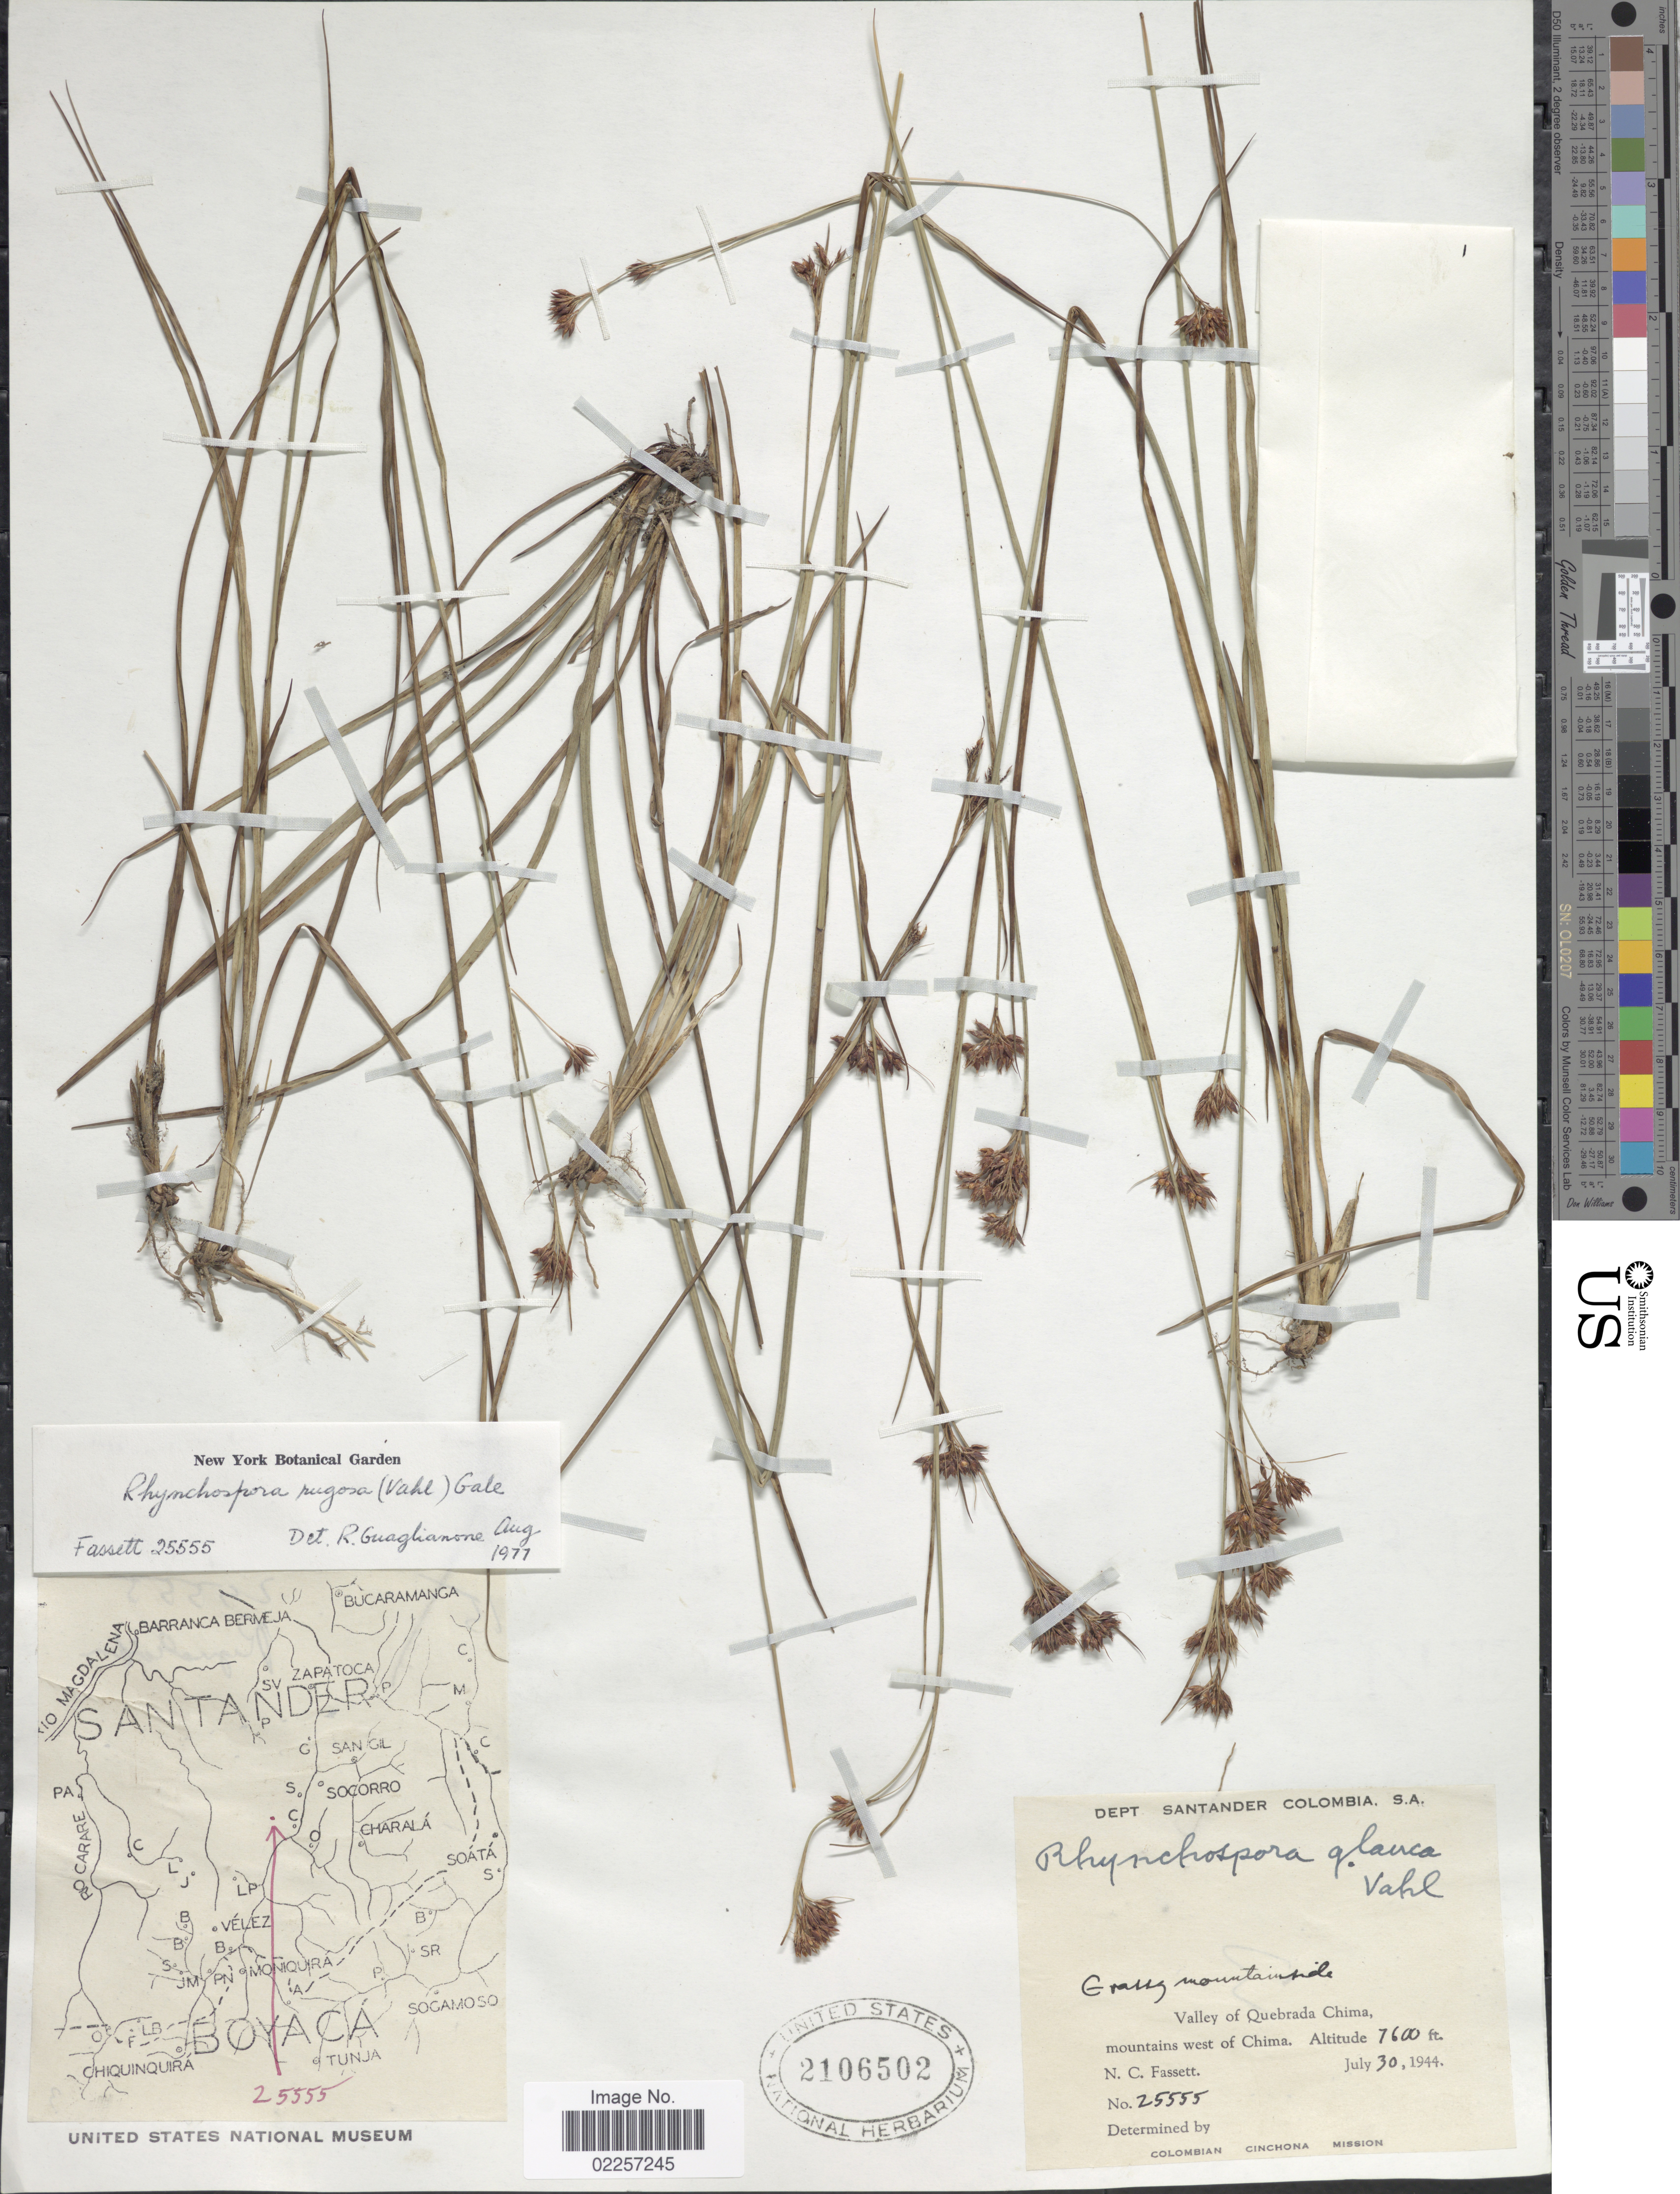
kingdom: Plantae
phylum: Tracheophyta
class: Liliopsida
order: Poales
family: Cyperaceae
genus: Rhynchospora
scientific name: Rhynchospora rugosa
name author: (Vahl) Gale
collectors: N. C. Fassett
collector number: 25555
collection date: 1944-07-30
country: Colombia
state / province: Santander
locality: Valley of Quebrada Chima, mountains west of Chima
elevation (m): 2316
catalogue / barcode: US 2106502